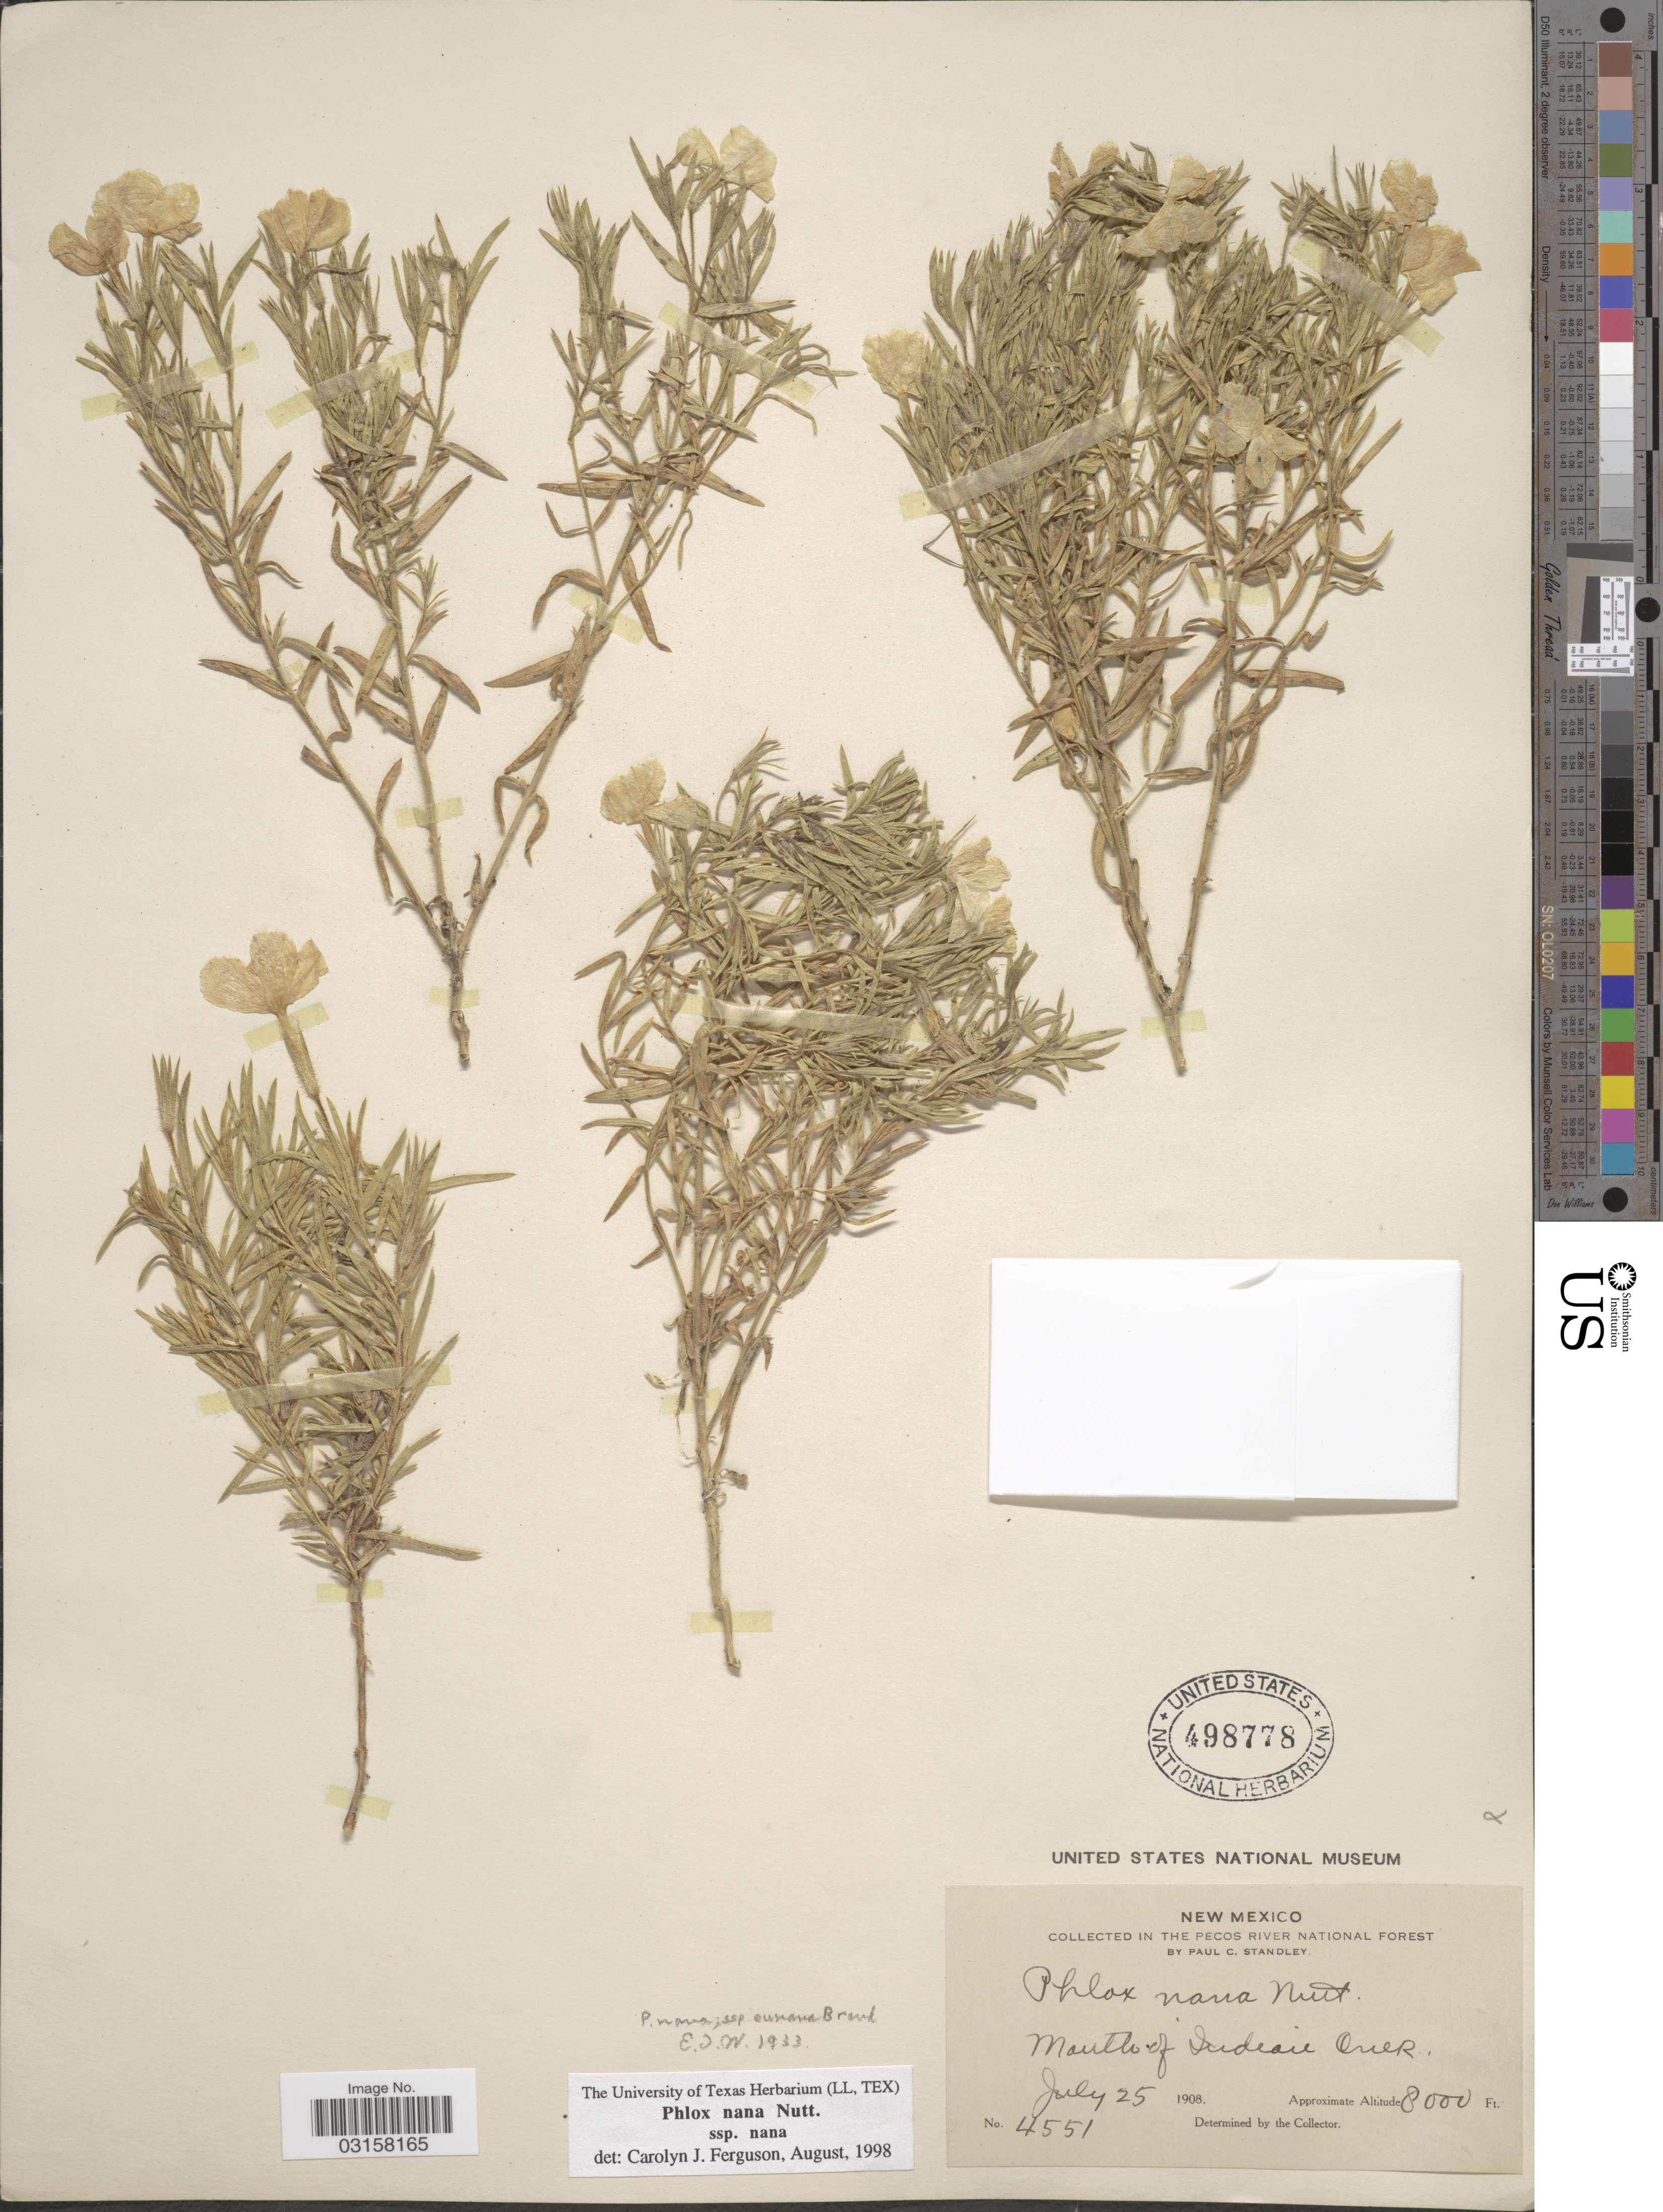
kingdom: Plantae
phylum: Tracheophyta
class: Magnoliopsida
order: Ericales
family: Polemoniaceae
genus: Phlox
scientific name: Phlox nana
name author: Nutt.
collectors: P. C. Standley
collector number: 4551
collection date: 1908-07-25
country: United States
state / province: New Mexico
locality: In the Pecos River National Forest. Mouth of Indian Creek.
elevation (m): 2438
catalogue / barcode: US 498778